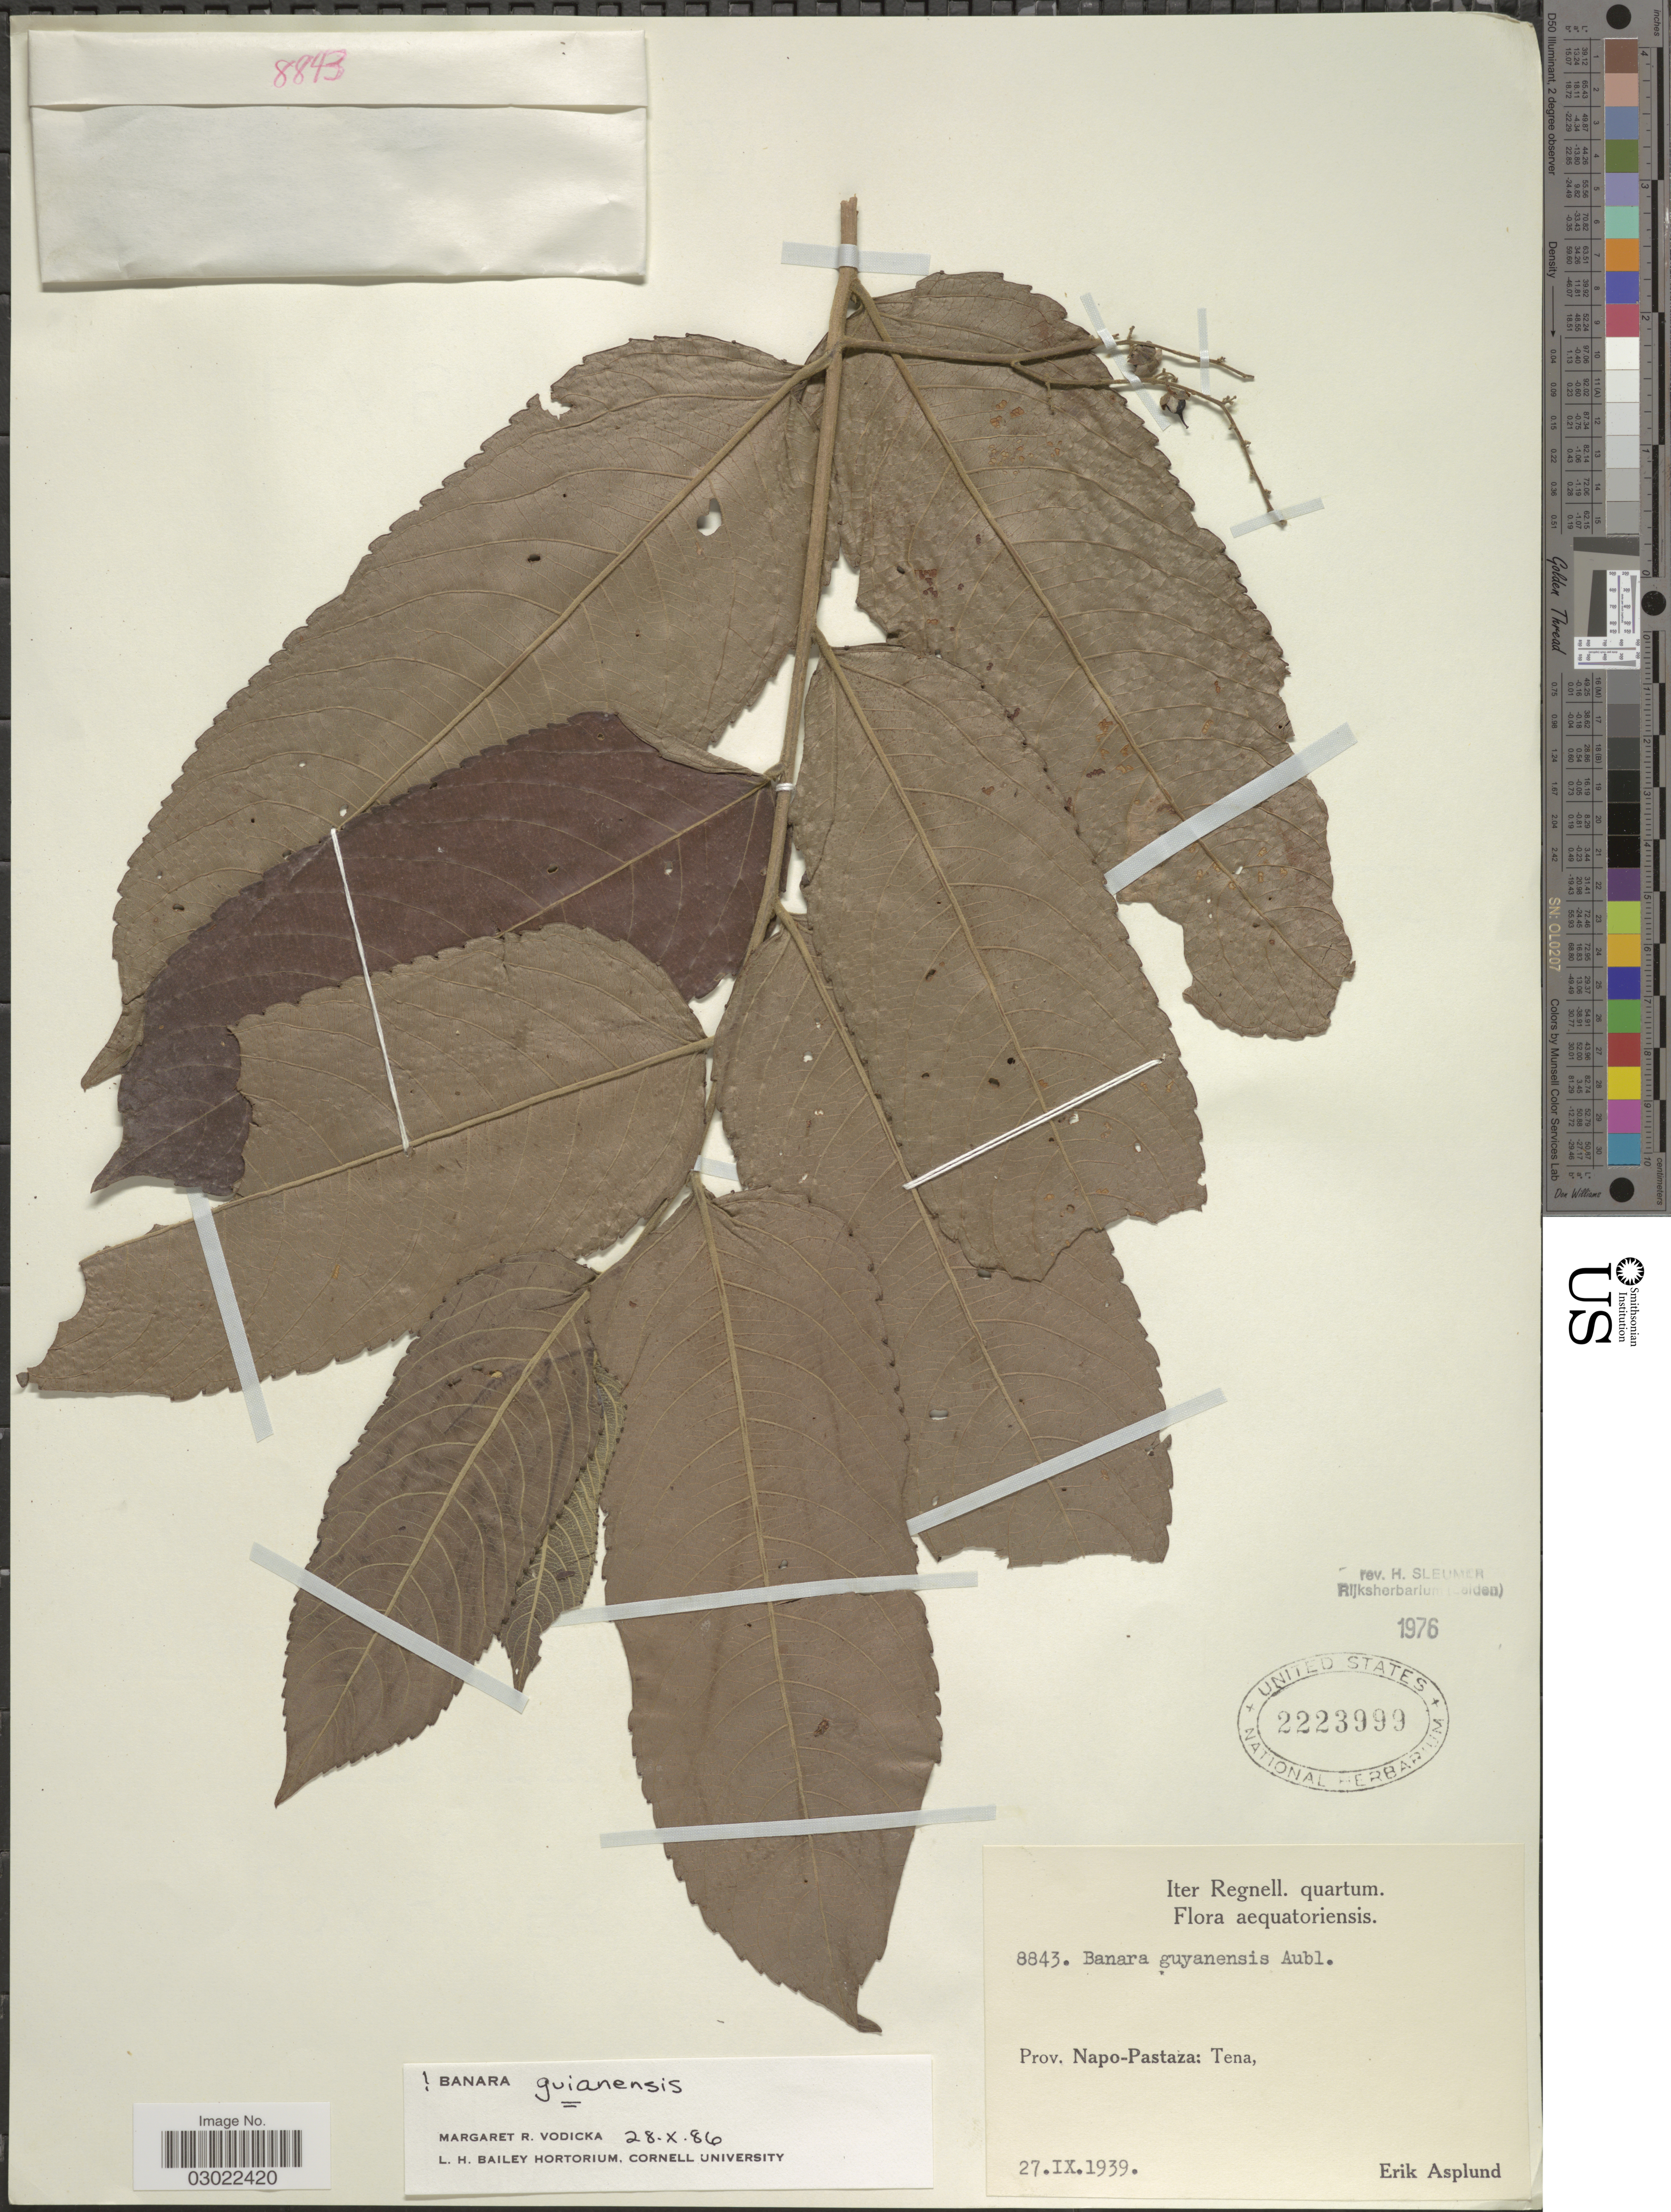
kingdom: Plantae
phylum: Tracheophyta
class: Magnoliopsida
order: Malpighiales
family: Salicaceae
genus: Banara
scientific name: Banara guianensis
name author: Aubl.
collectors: E. Asplund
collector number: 8843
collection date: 1939-09-27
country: Ecuador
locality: Prov. Napo-Pastaza: Tena.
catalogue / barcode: US 2223999